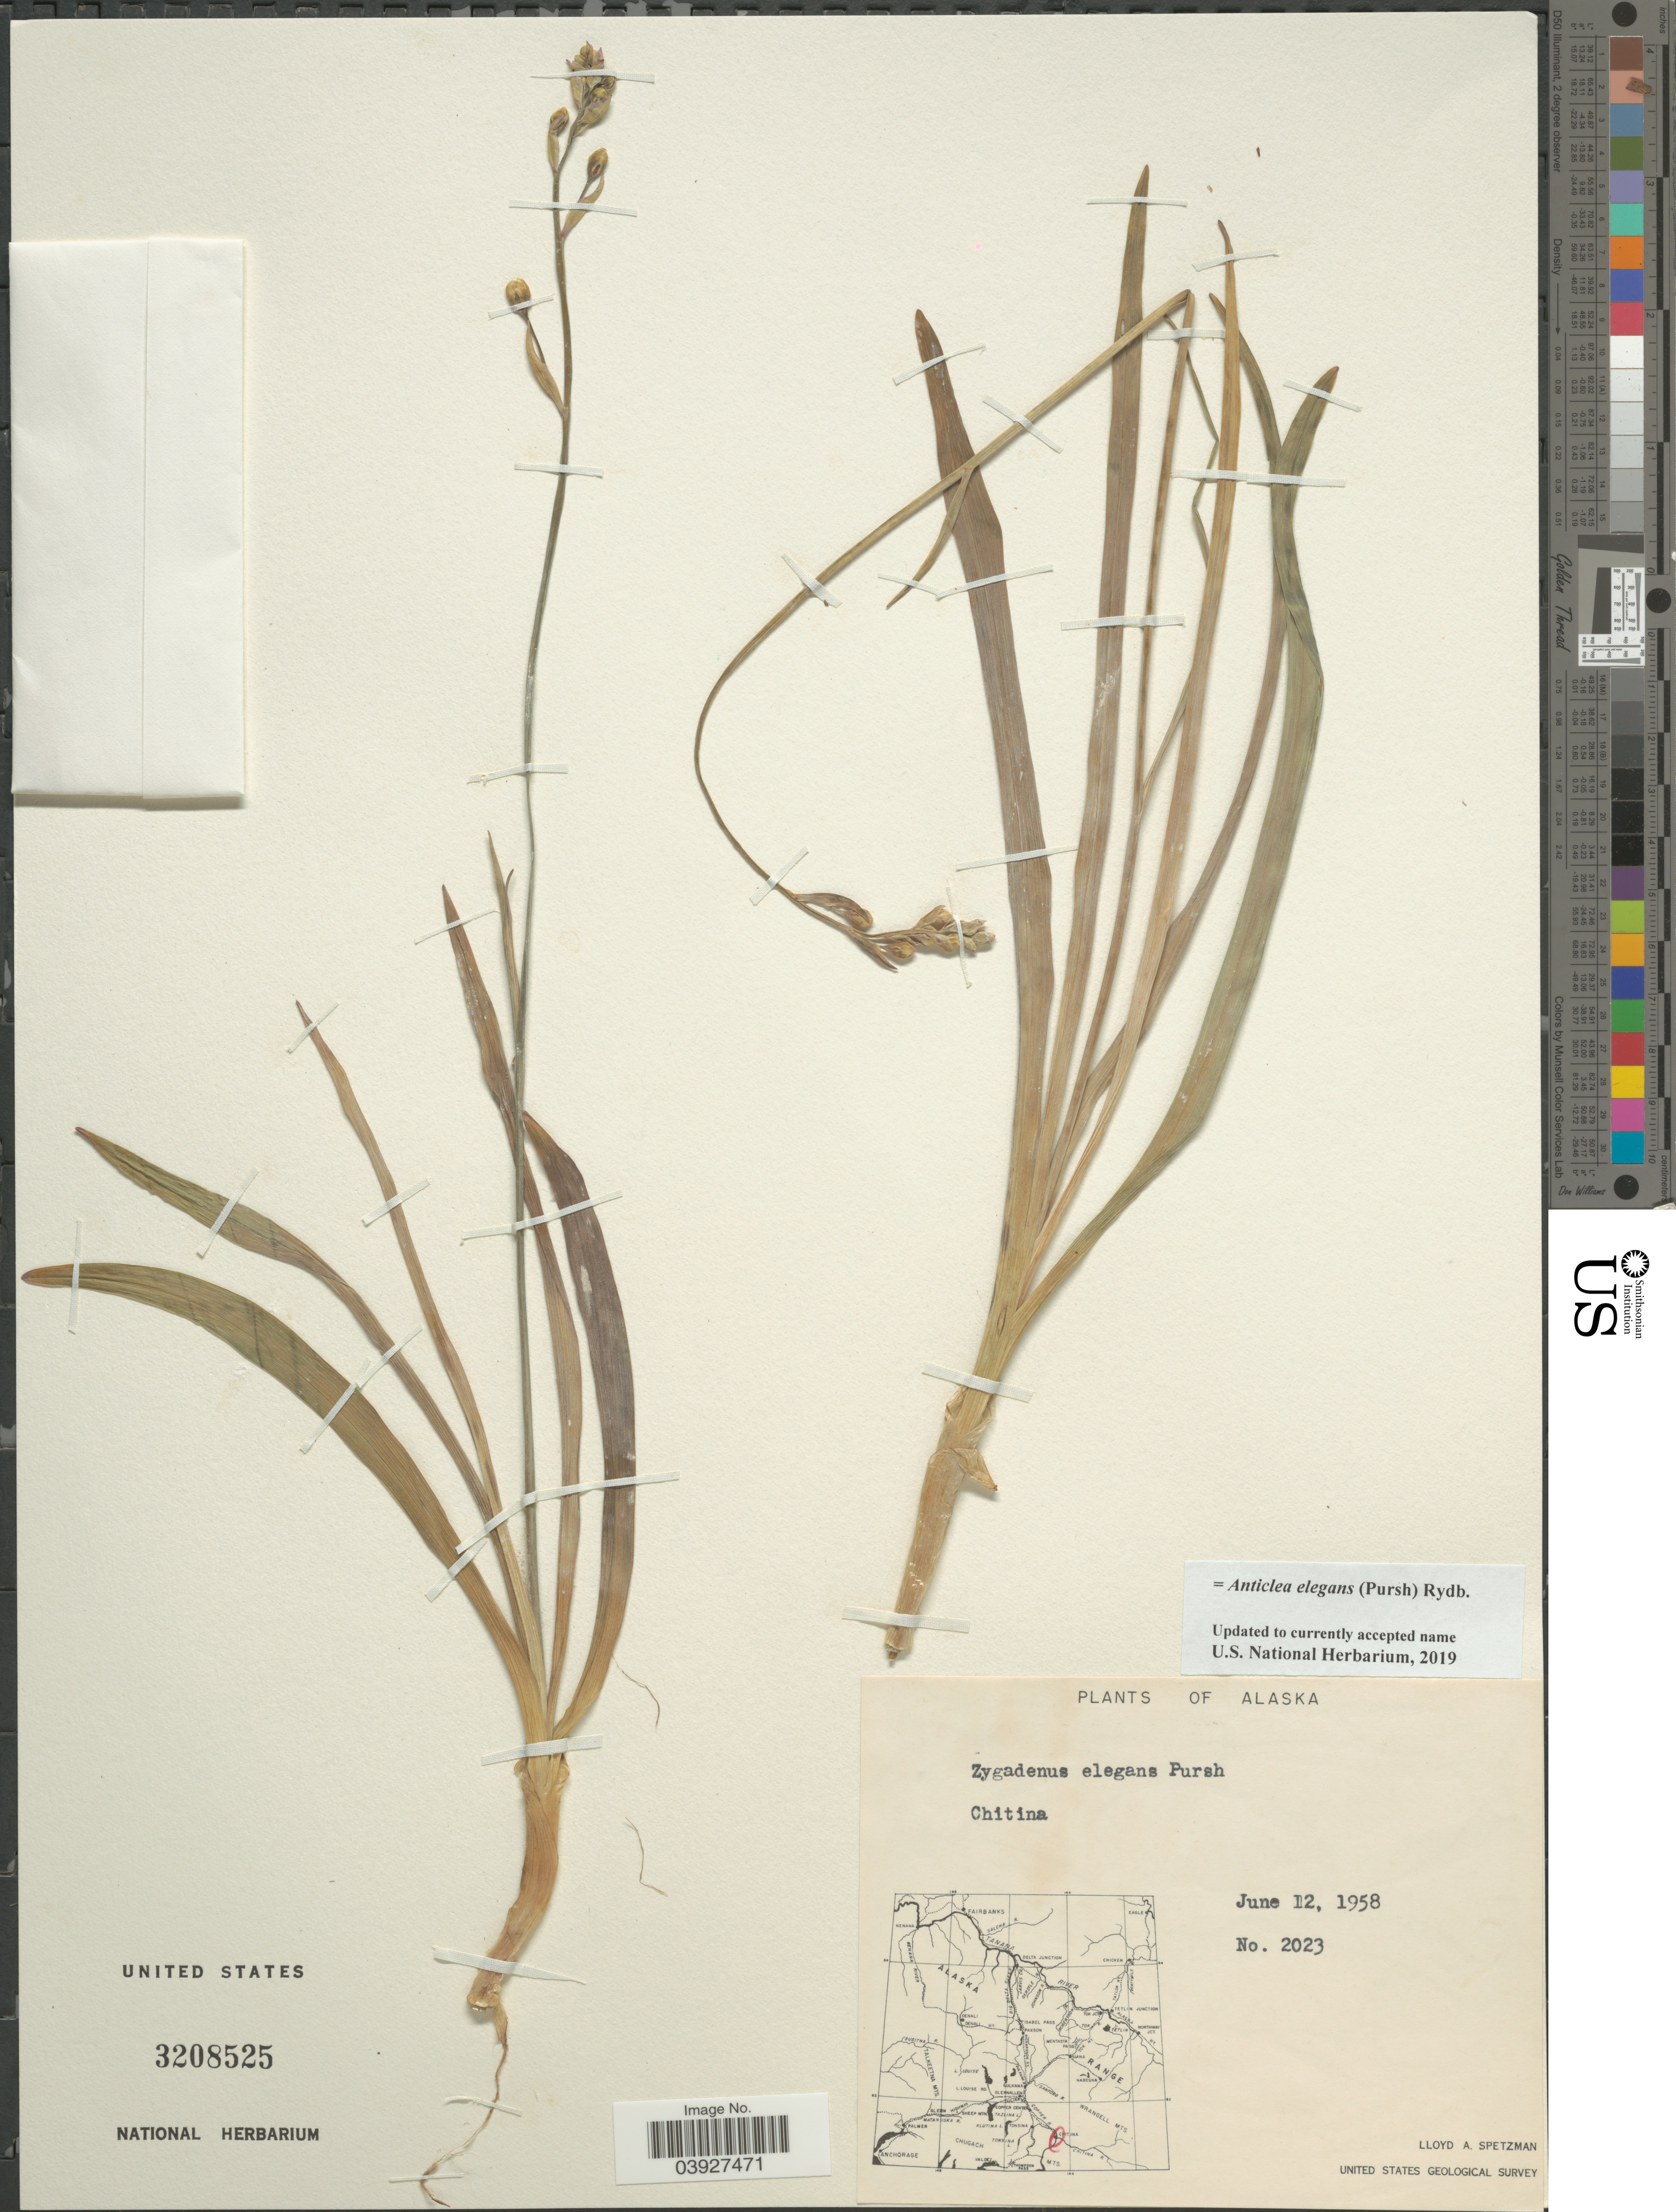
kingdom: Plantae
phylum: Tracheophyta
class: Liliopsida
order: Liliales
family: Melanthiaceae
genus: Anticlea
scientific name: Anticlea elegans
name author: (Pursh) Rydb.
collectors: L. Spetzman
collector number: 2023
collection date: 1958-06-12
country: United States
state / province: Alaska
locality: Chitina.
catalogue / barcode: US 3208525